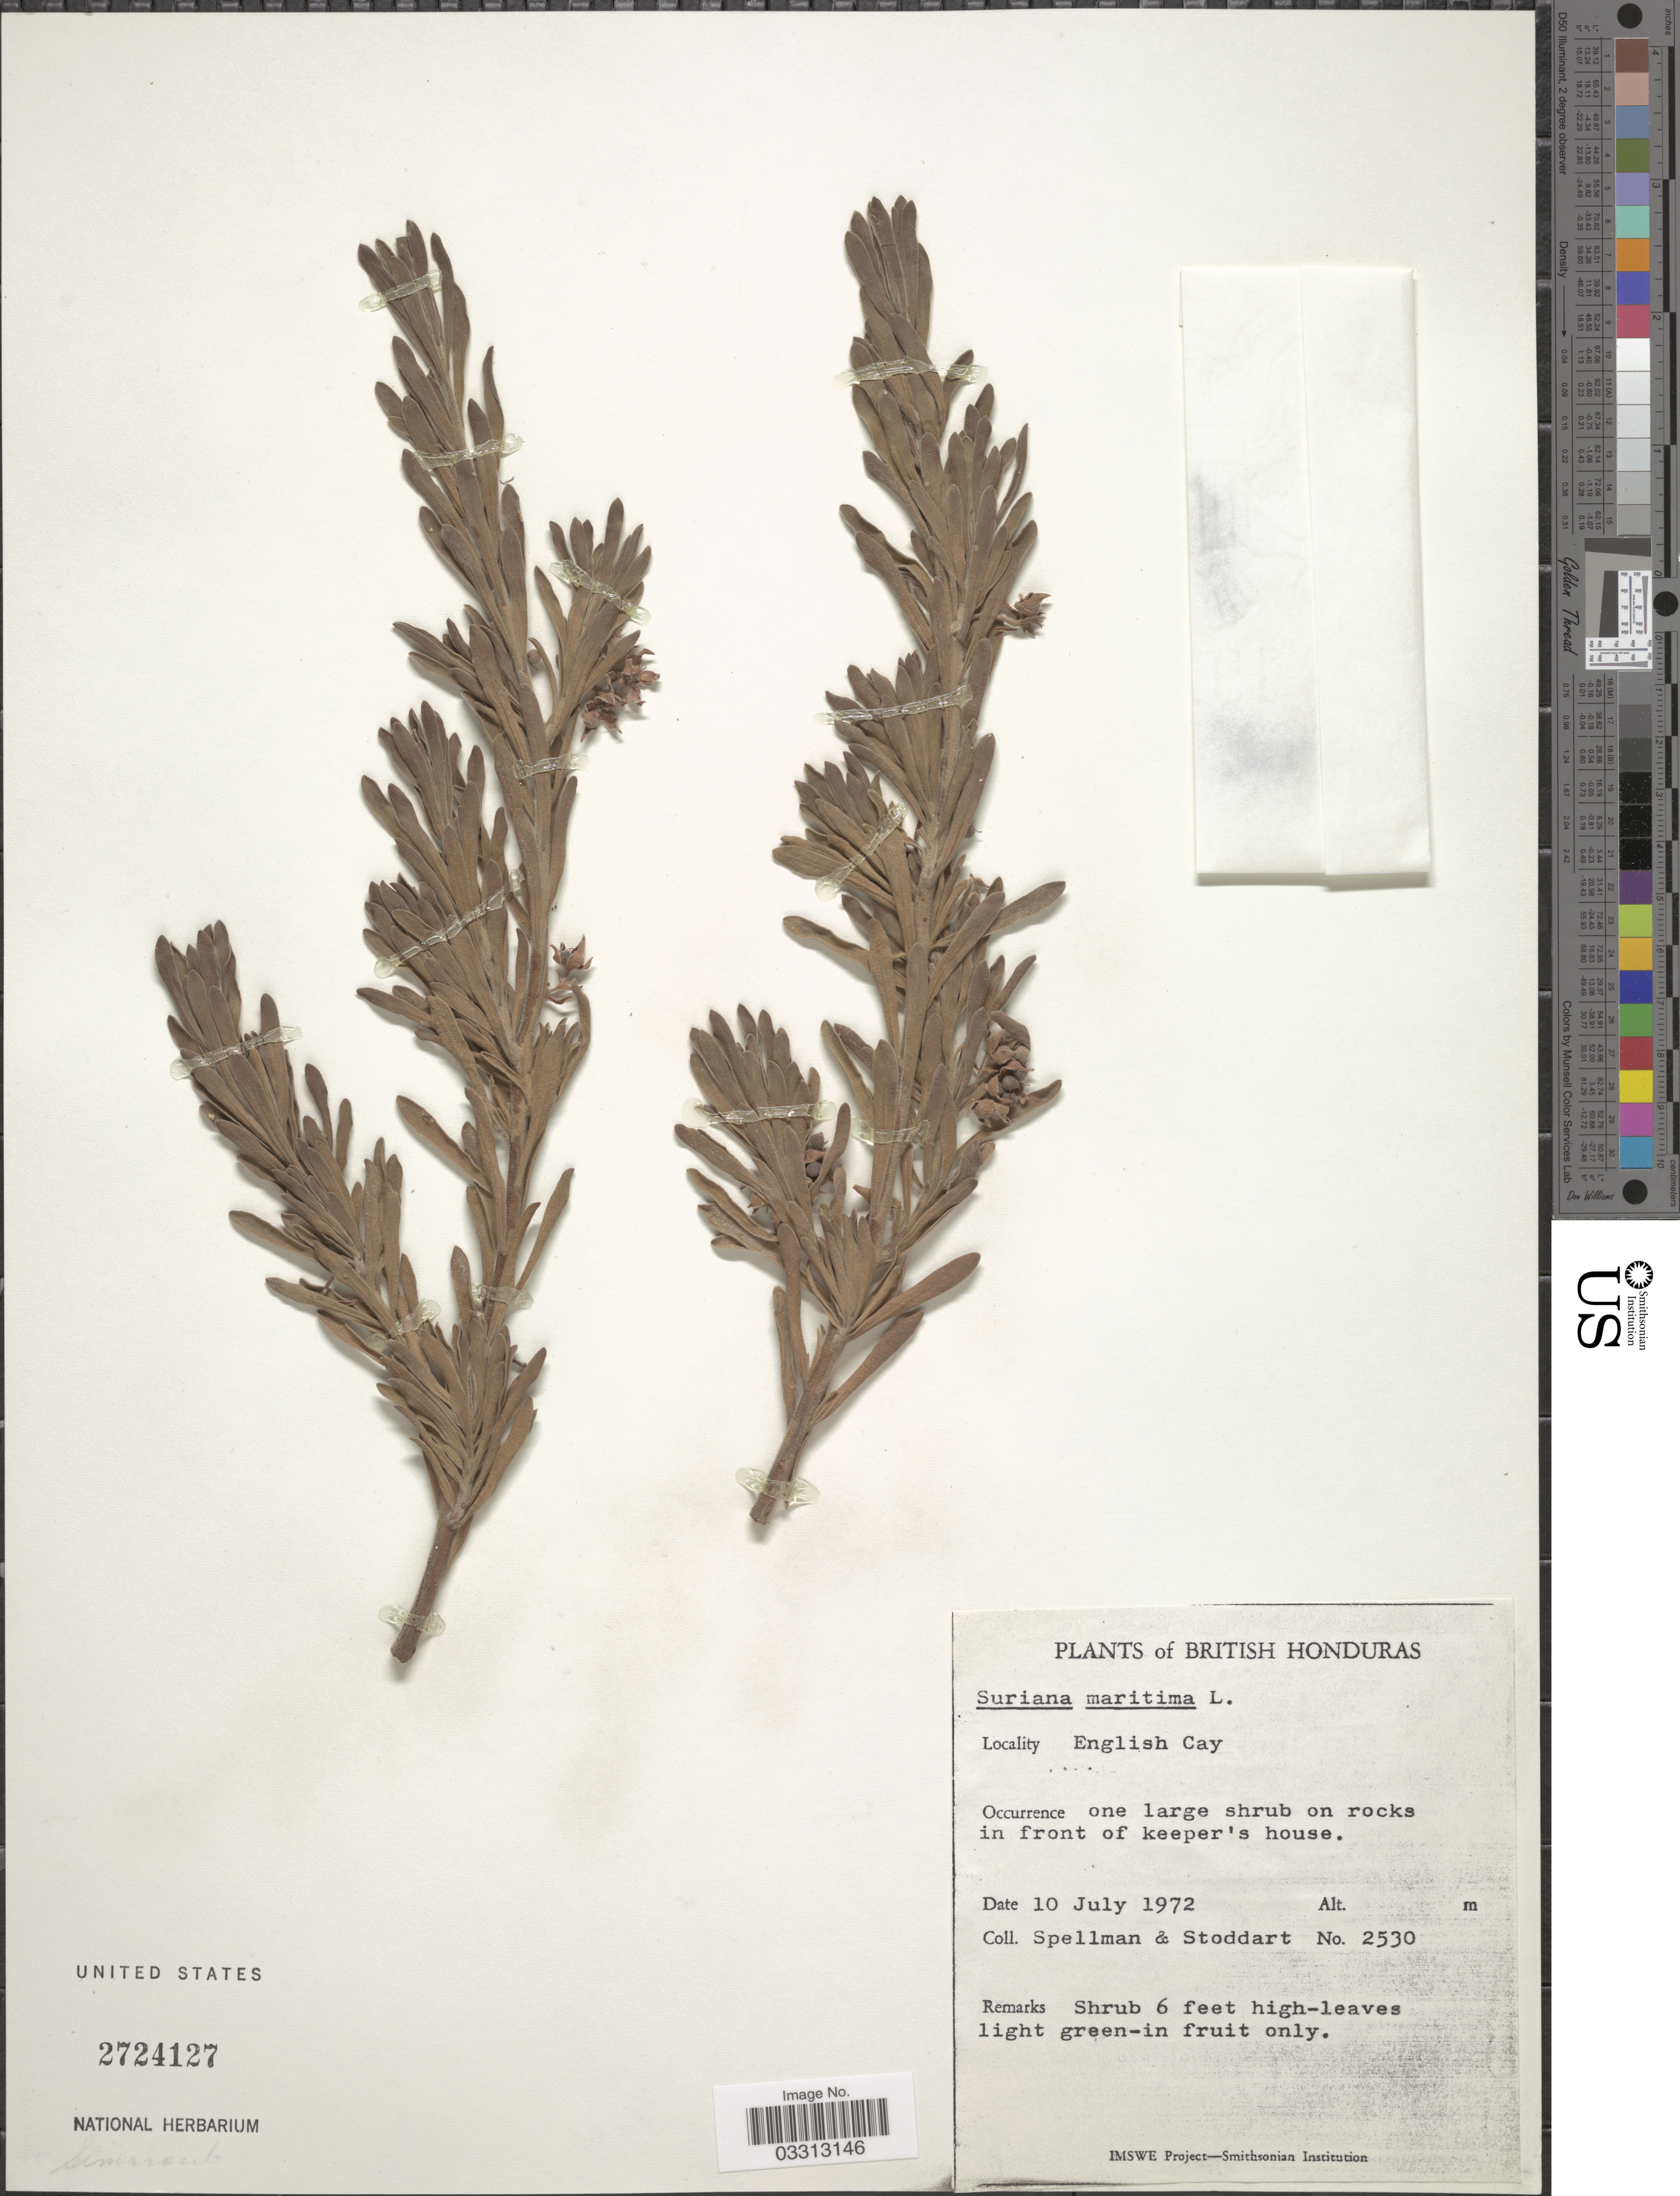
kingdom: Plantae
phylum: Tracheophyta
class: Magnoliopsida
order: Fabales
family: Surianaceae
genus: Suriana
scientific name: Suriana maritima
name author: L.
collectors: Spellman, -- & -. Stoddart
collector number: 2530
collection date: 1972-07-10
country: Belize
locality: British Honduras. English Cay. In front of keeper's house.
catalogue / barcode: US 2724127